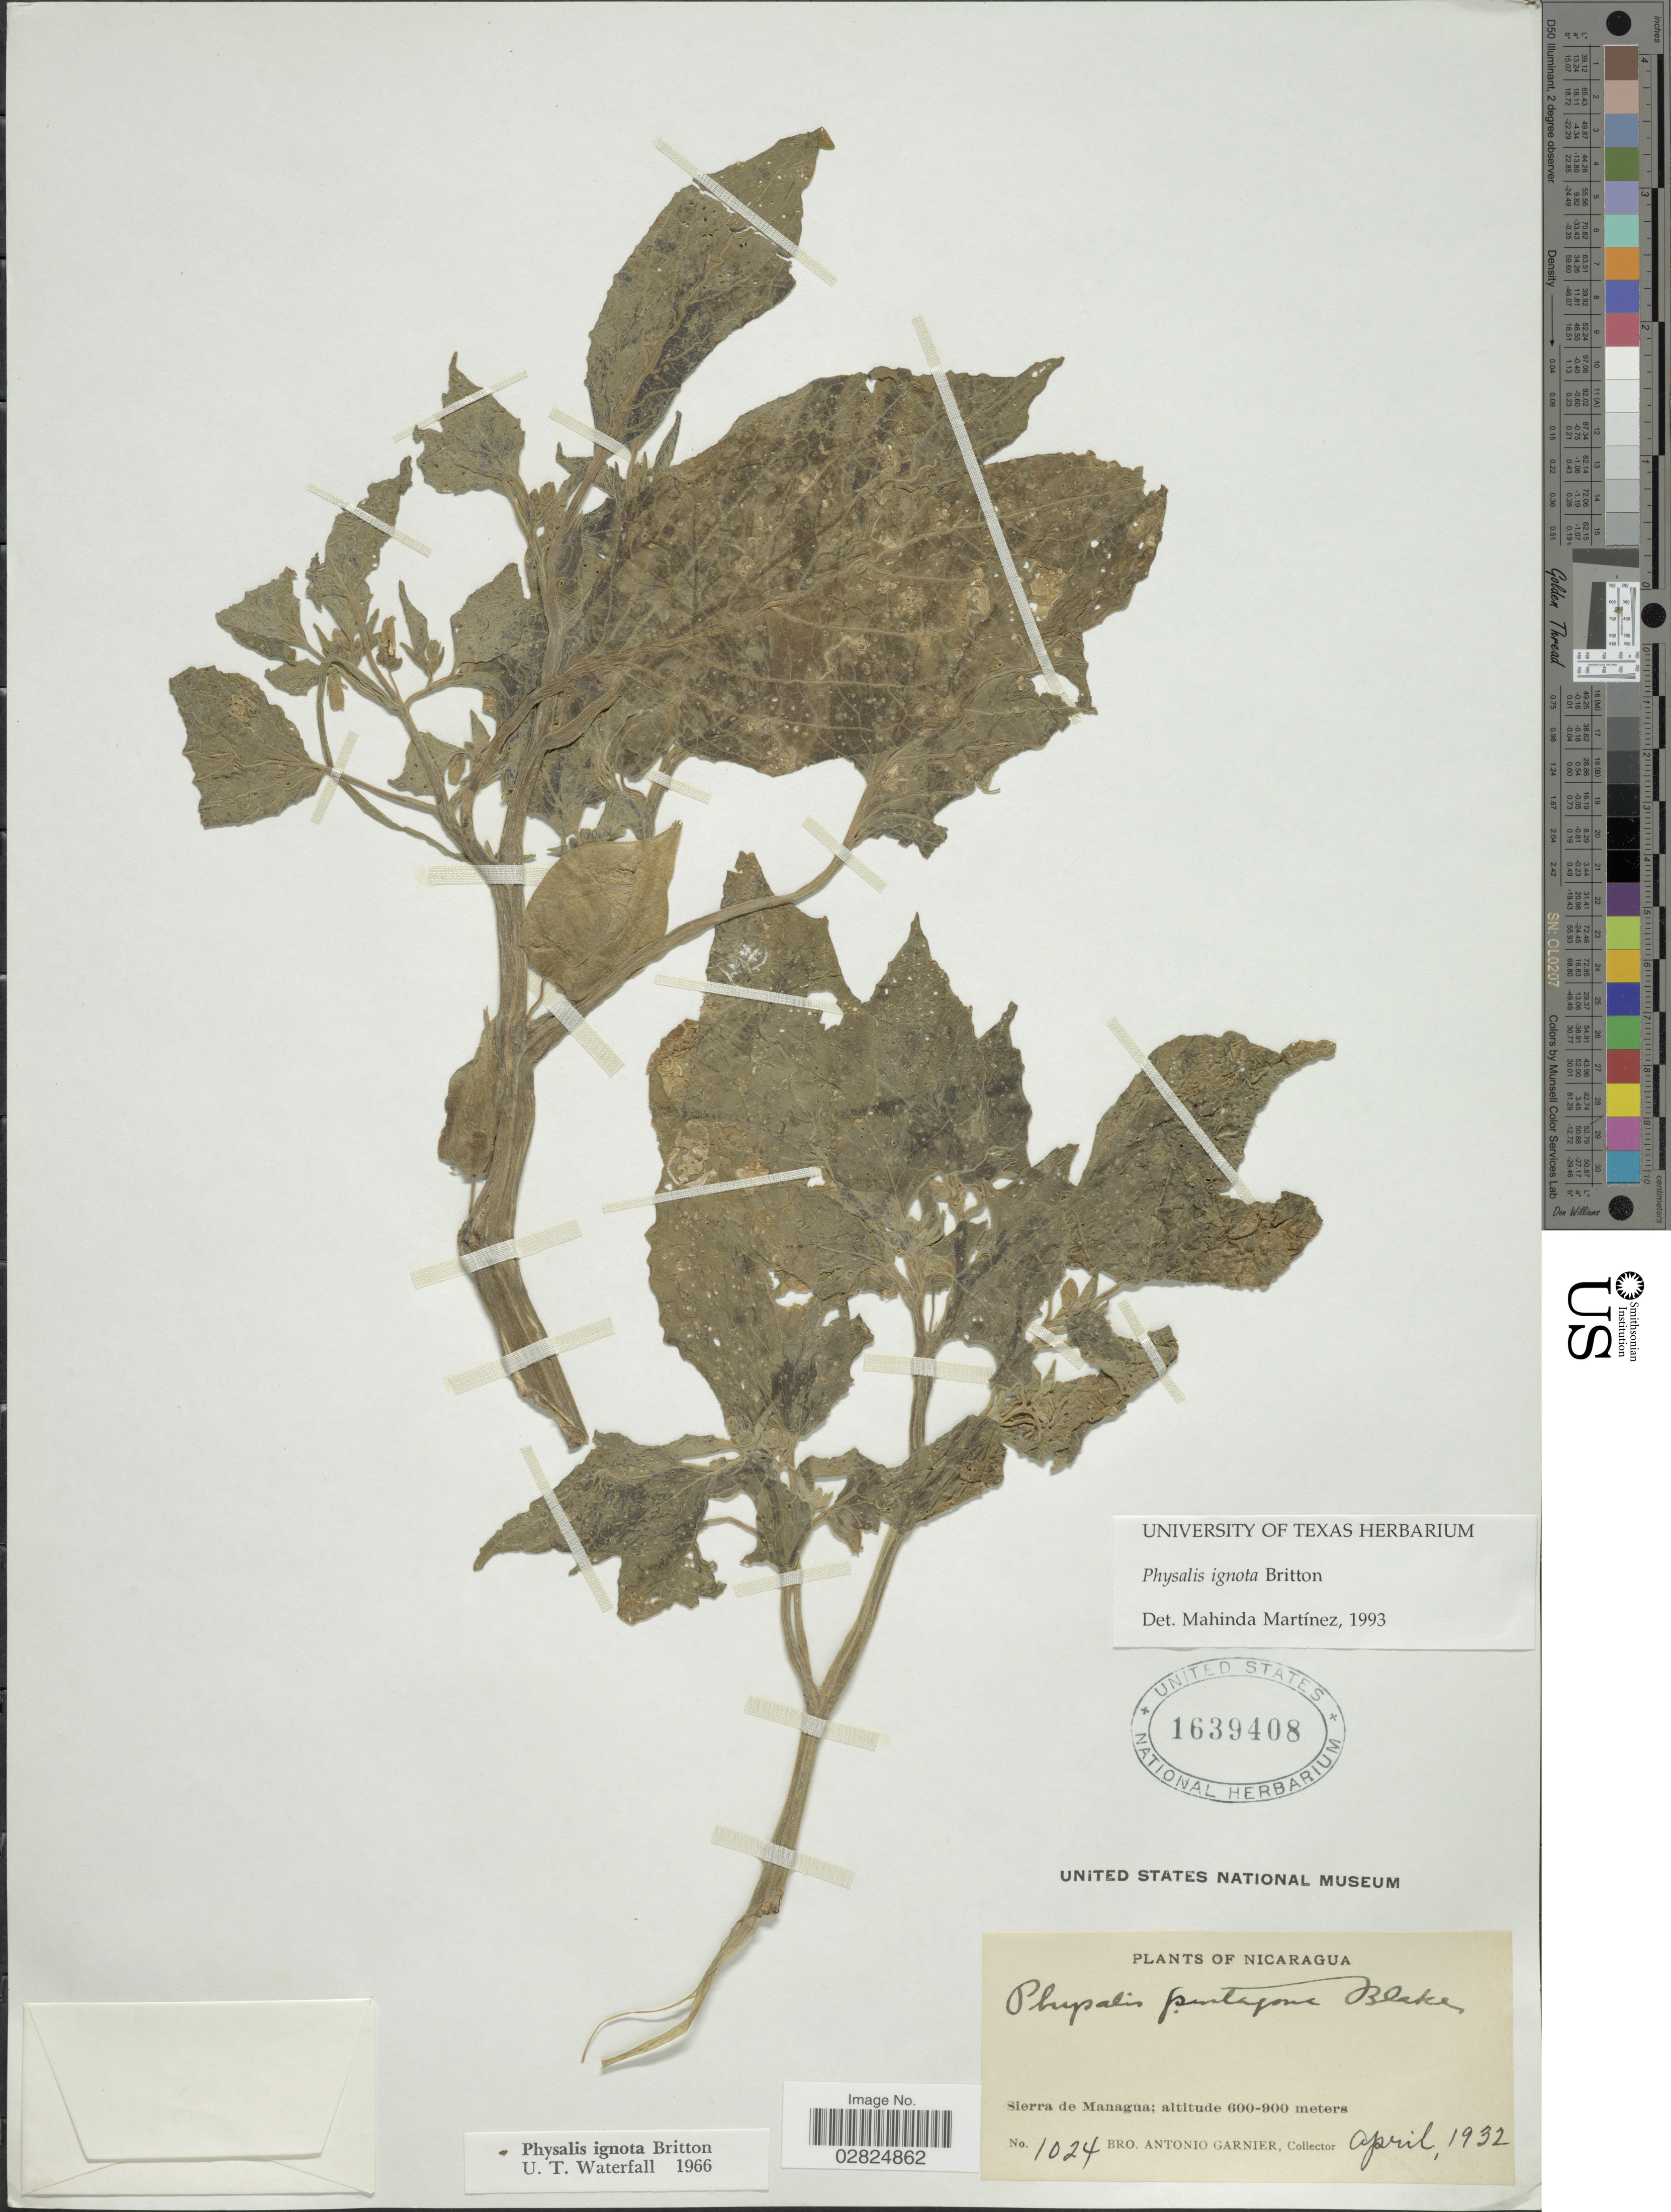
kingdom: Plantae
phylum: Tracheophyta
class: Magnoliopsida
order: Solanales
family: Solanaceae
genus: Physalis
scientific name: Physalis ignota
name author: Britton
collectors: Bro. A. Garnier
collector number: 1024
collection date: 1932-04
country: Nicaragua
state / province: Managua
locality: Sierra de Managua.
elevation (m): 600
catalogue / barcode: US 1639408